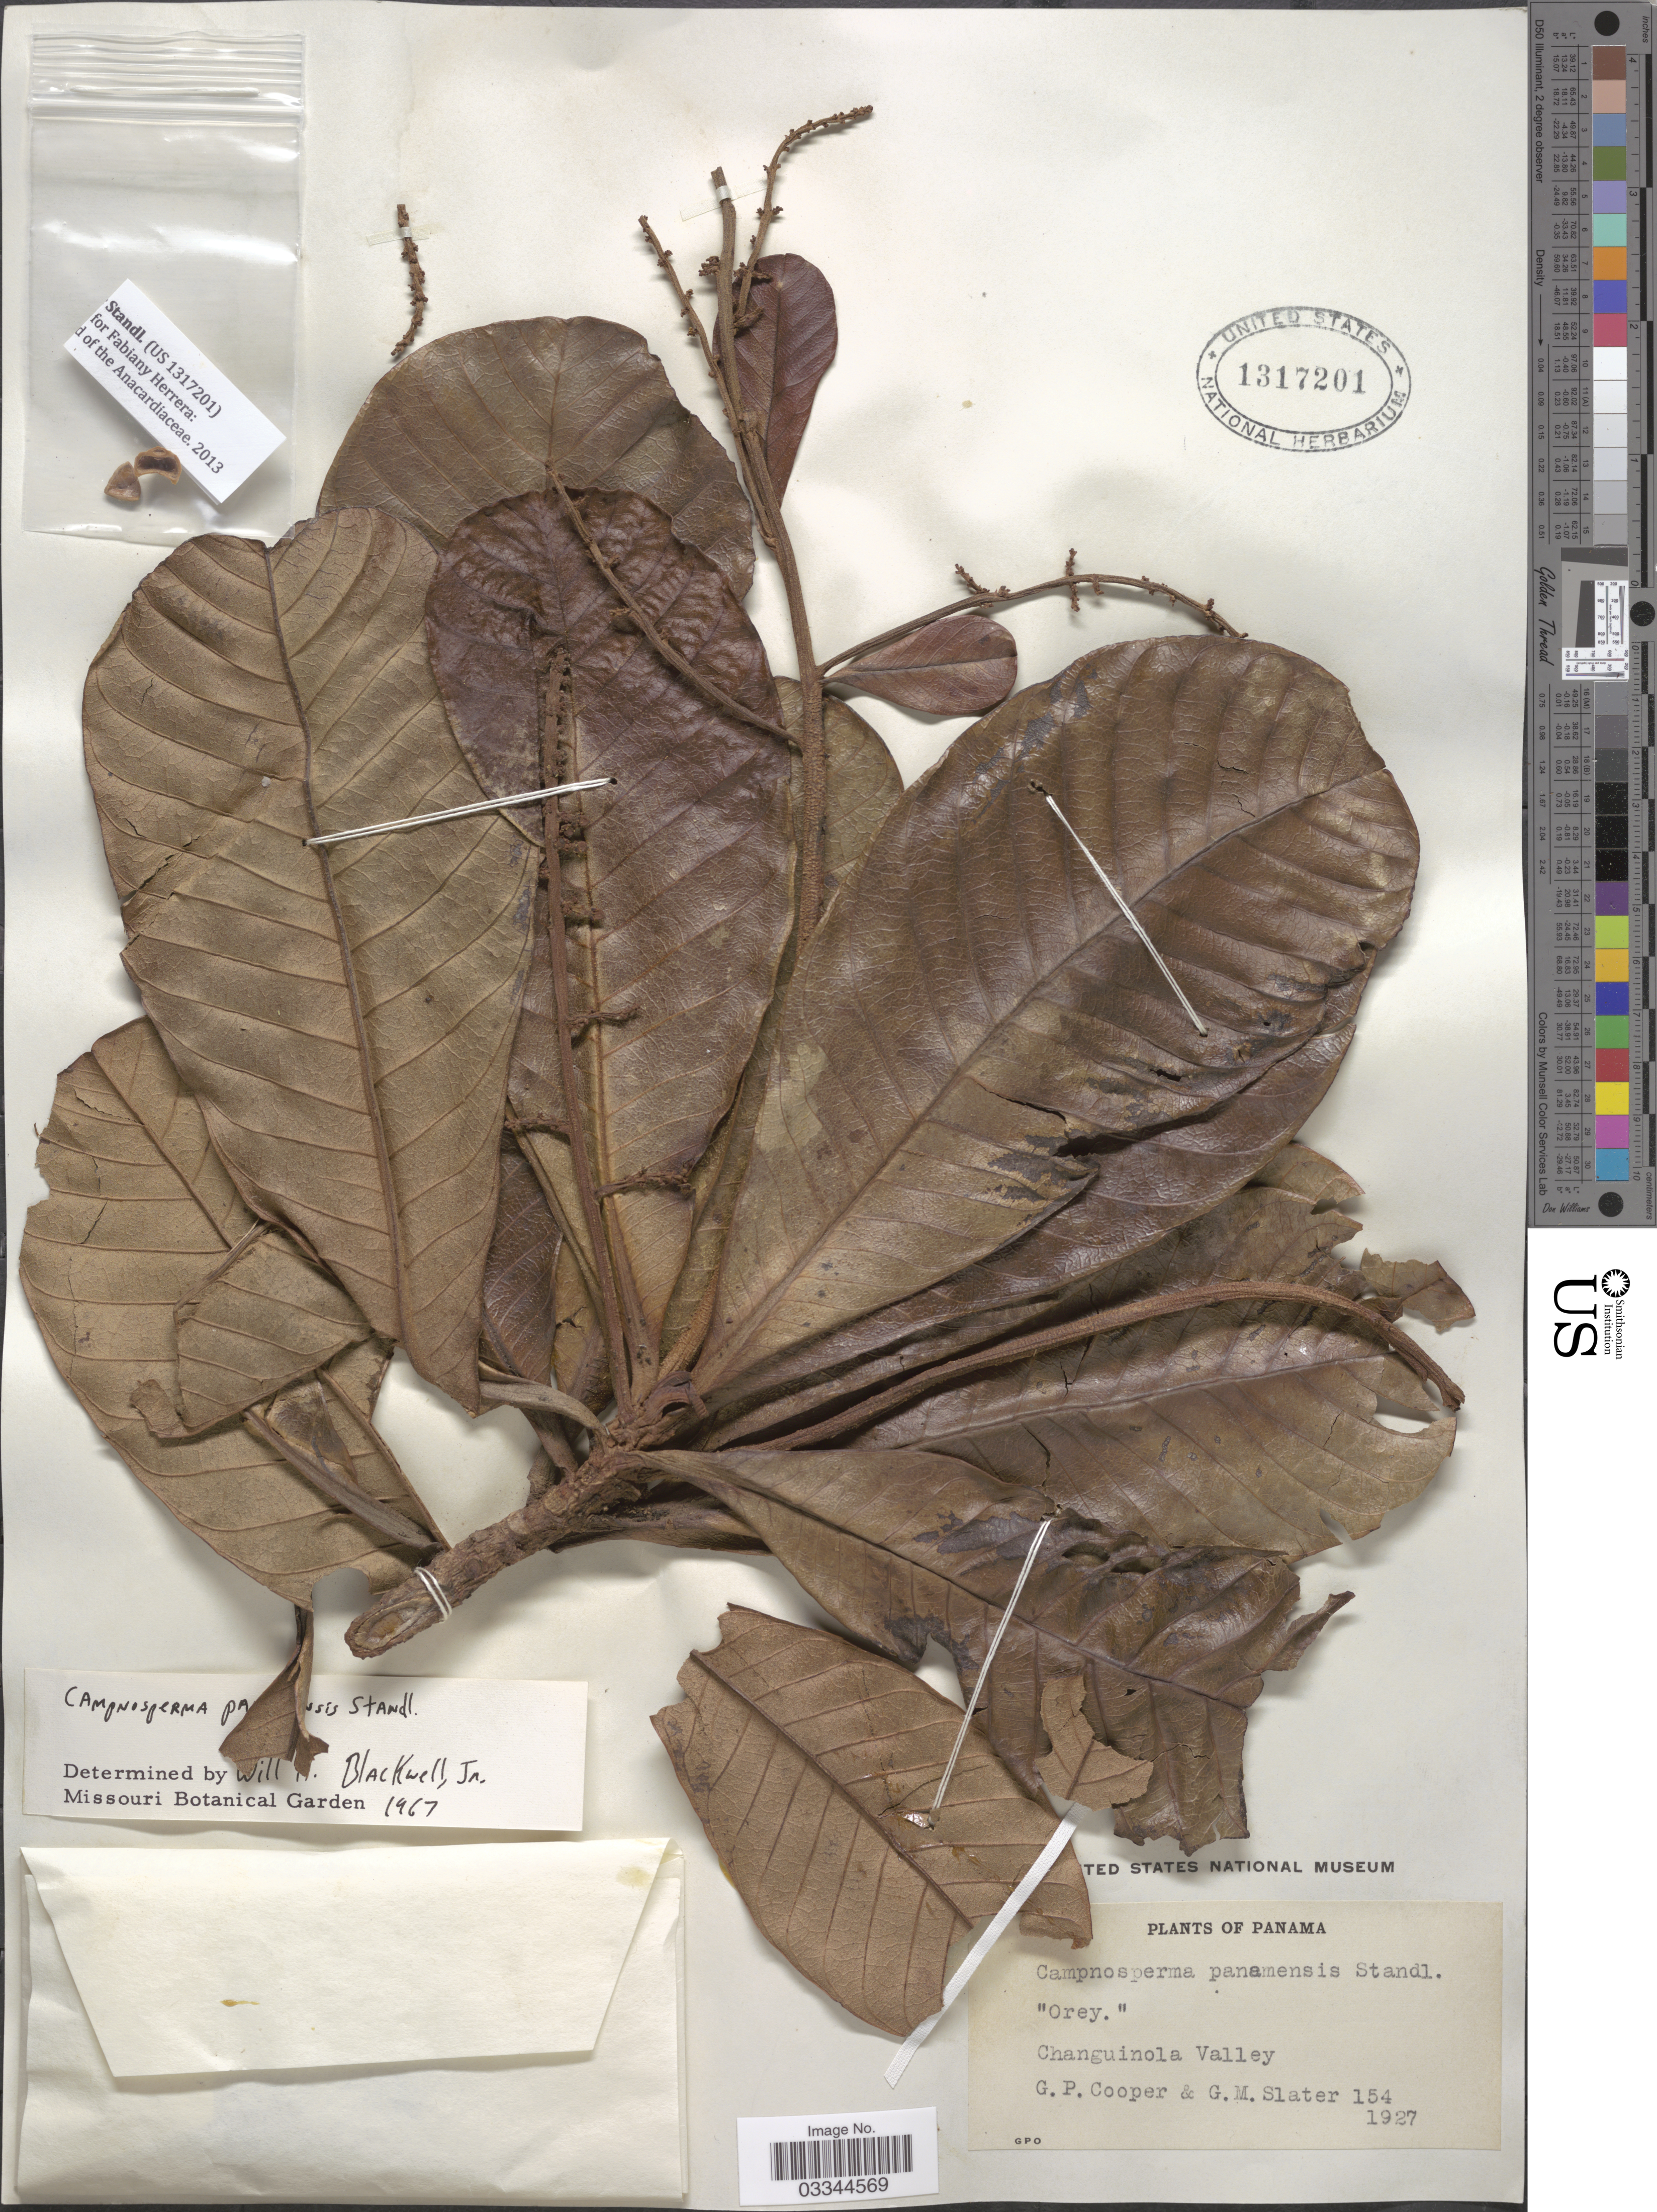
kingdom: Plantae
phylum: Tracheophyta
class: Magnoliopsida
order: Sapindales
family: Anacardiaceae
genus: Campnosperma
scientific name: Campnosperma panamense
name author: Standl.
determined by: Mitchell, John D.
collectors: G. Cooper & G. Slater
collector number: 154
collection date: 1927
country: Panama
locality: Changuinola Valley.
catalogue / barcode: US 1317201